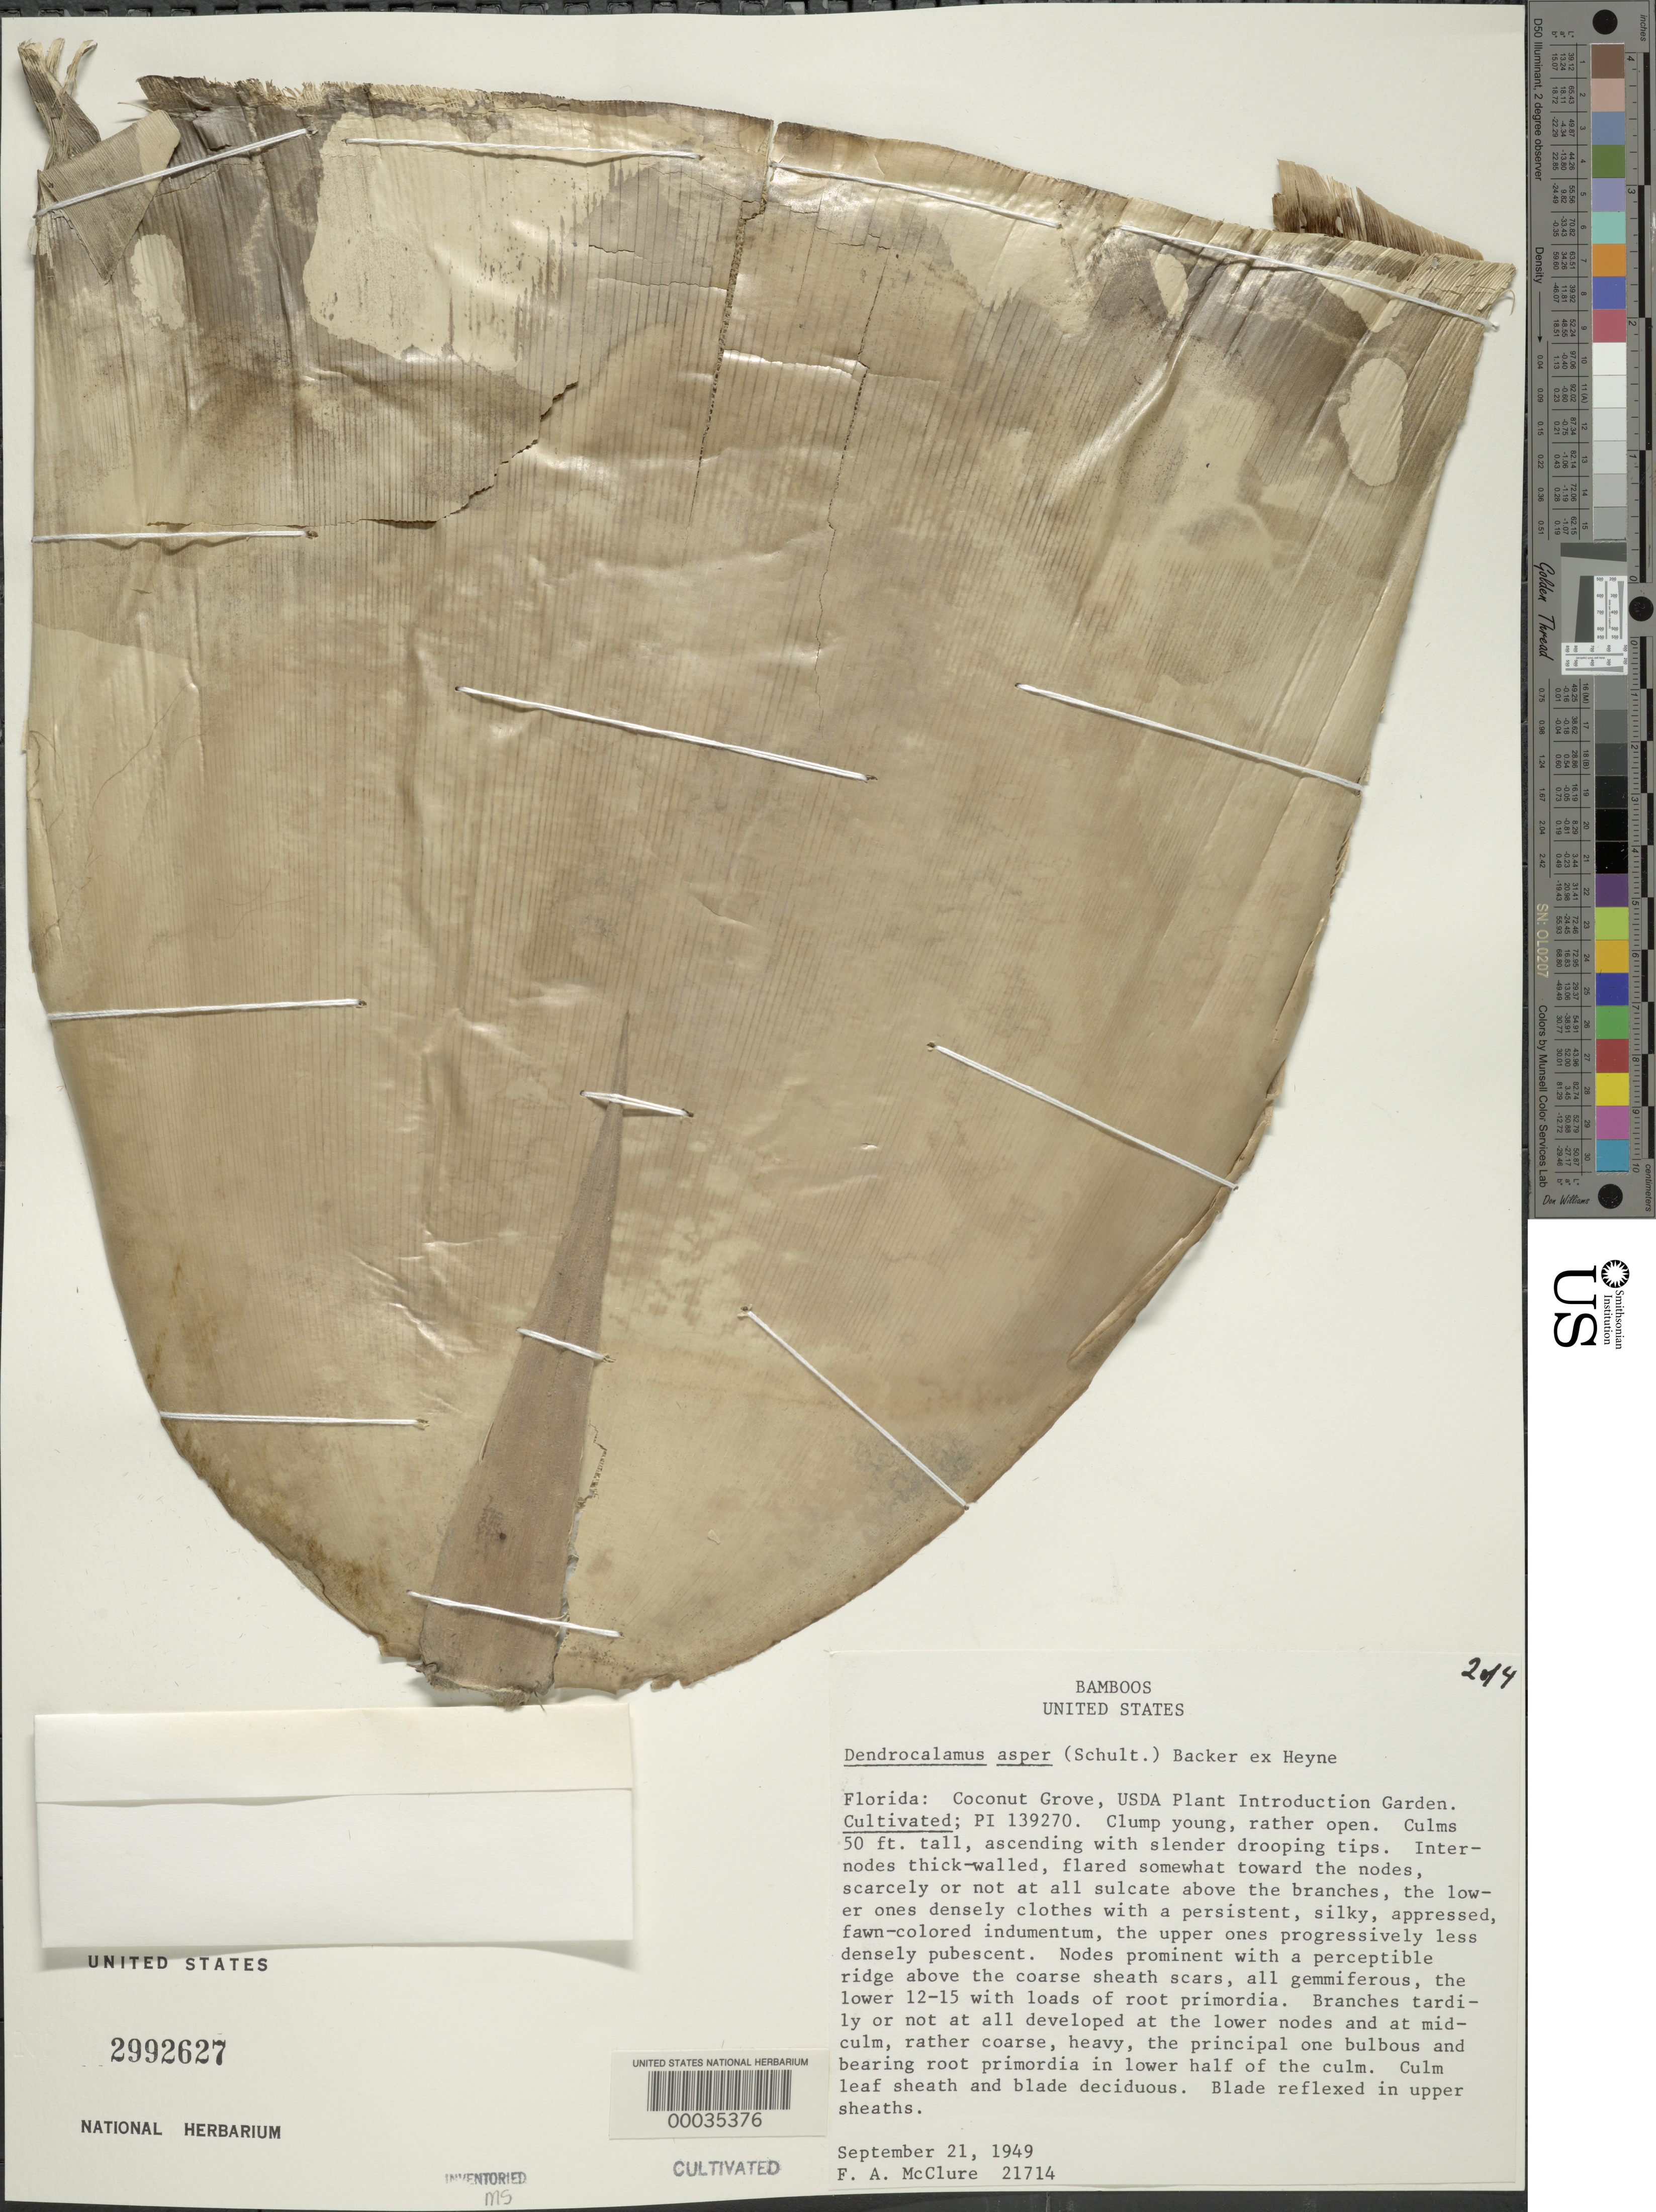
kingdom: Plantae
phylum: Tracheophyta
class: Liliopsida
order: Poales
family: Poaceae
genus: Dendrocalamus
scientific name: Dendrocalamus asper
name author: (Schult. & Schult. f.) Backer ex K. Heyne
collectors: F. A. McClure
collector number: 21714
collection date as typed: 21 Sep 1949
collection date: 1949-09-21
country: United States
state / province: Florida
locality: Usda pi garden - coconut grove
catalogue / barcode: US 2992627